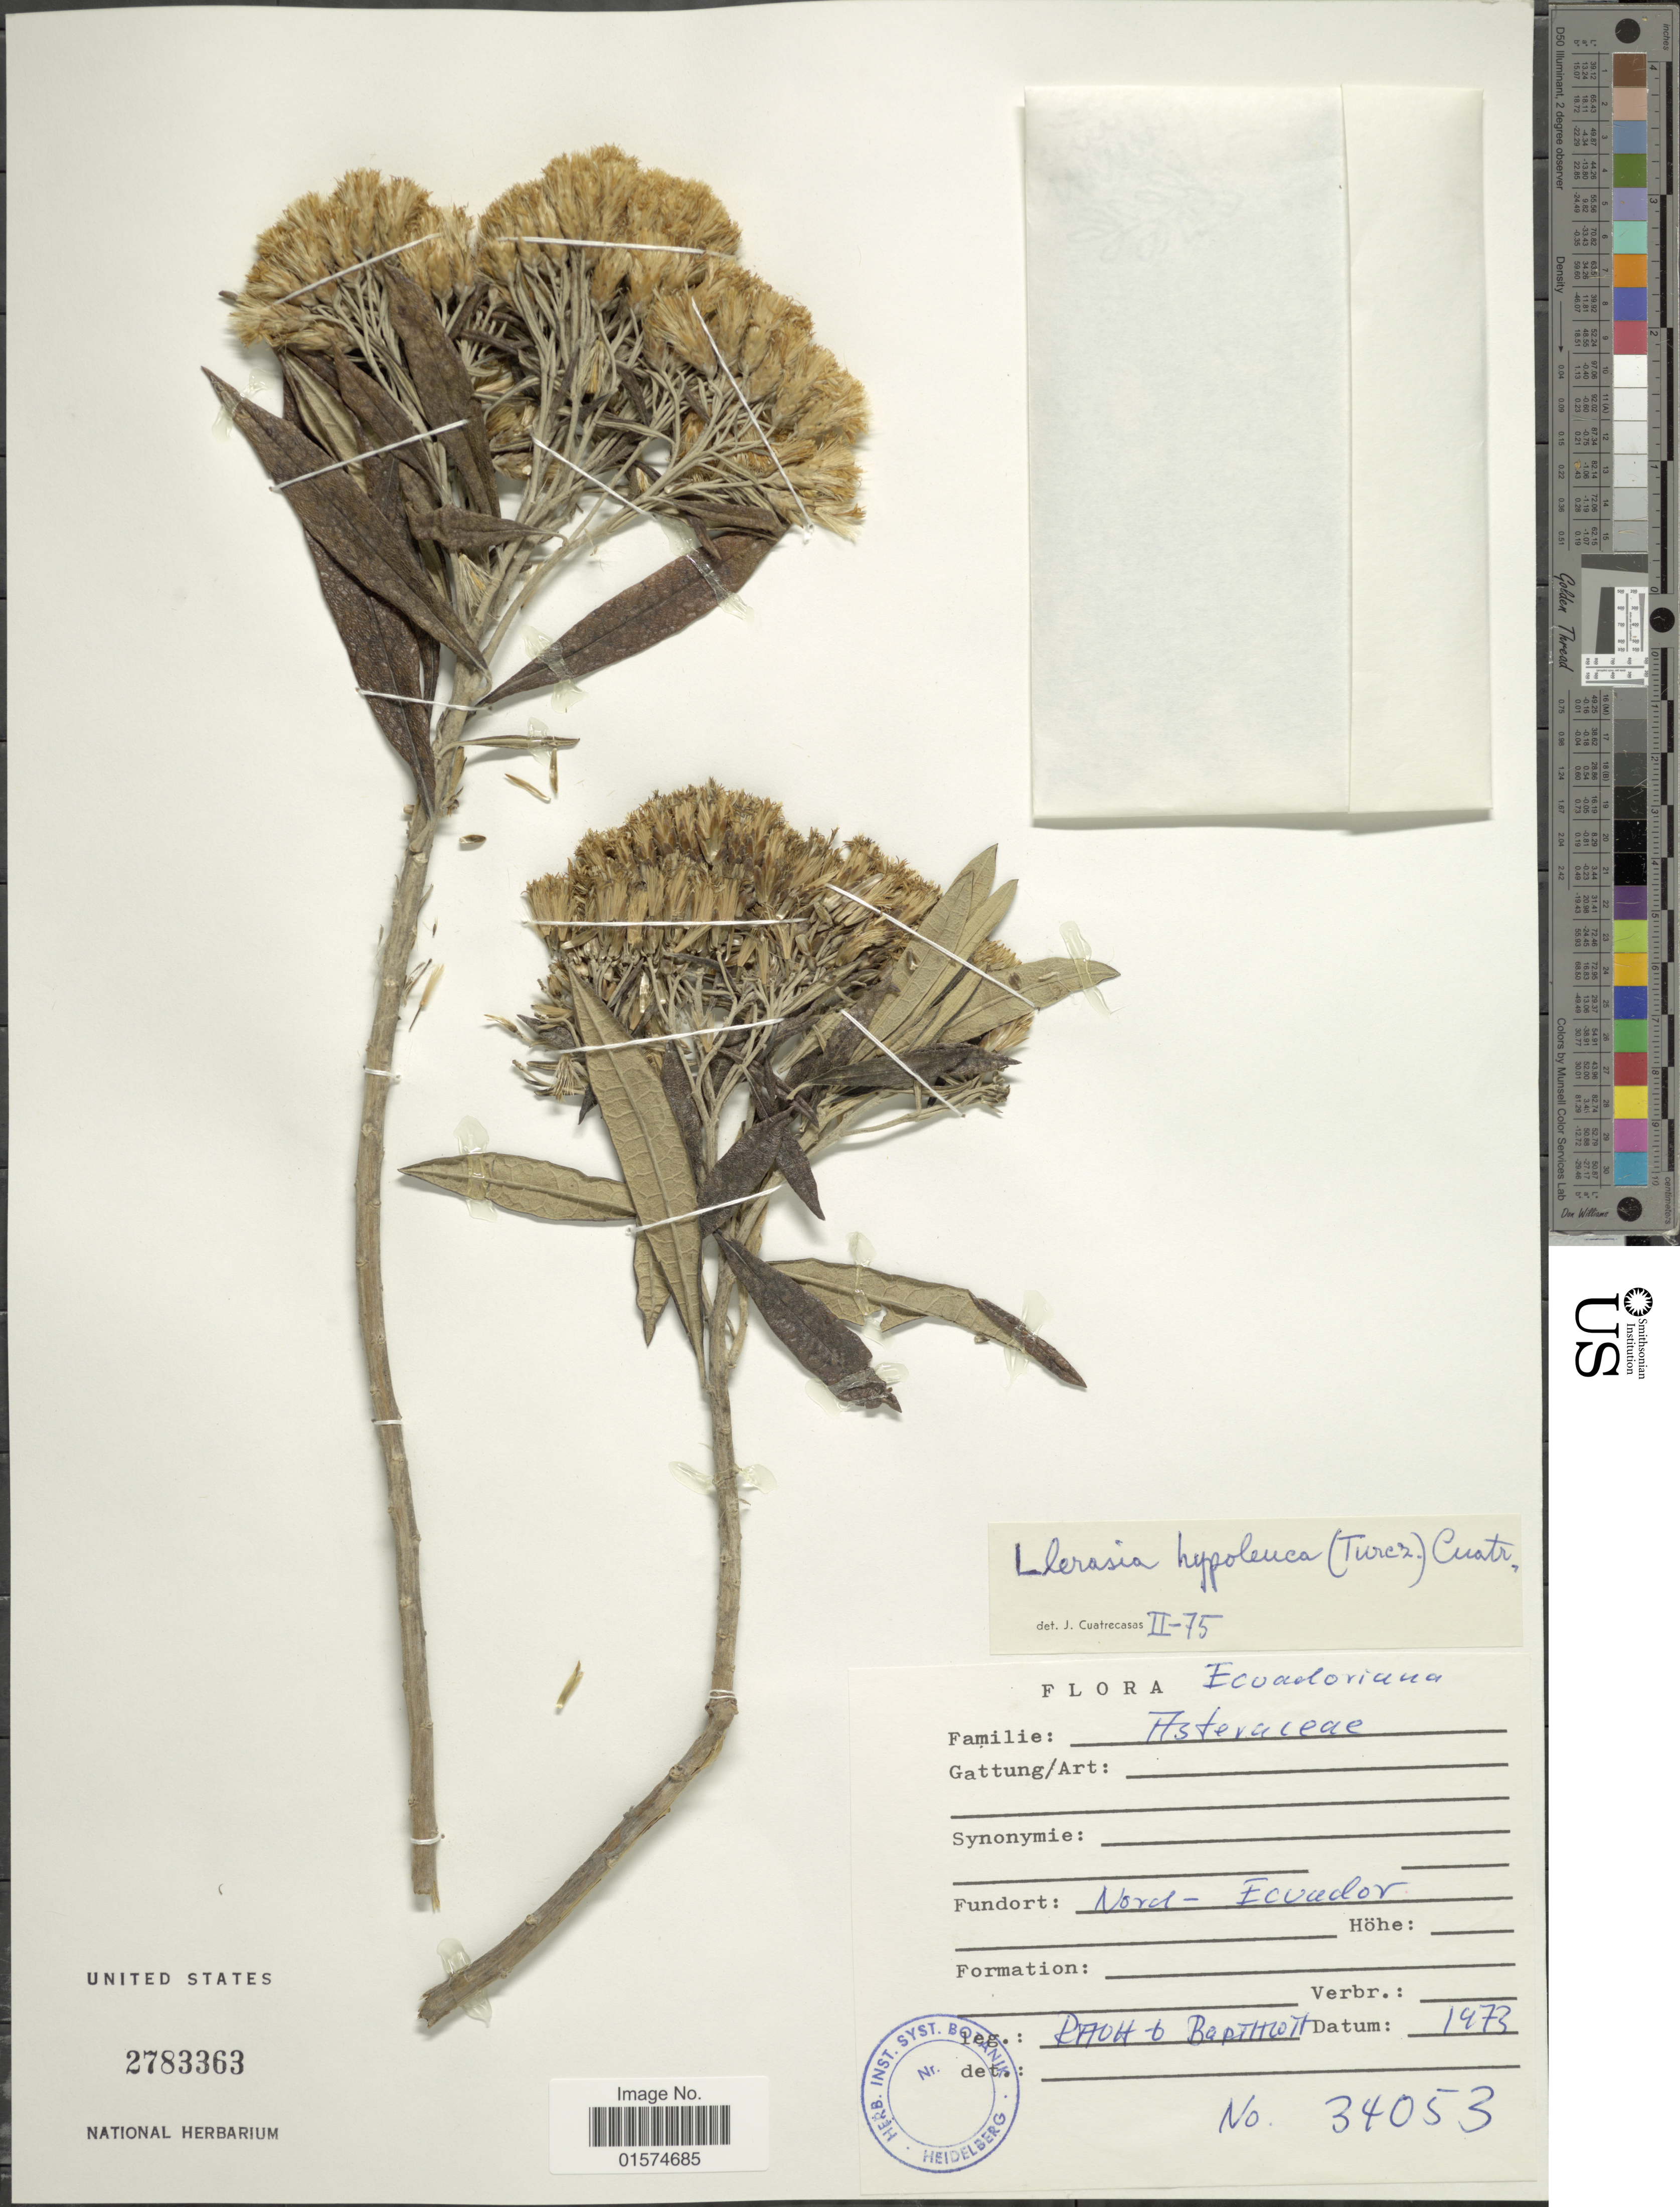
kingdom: Plantae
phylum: Tracheophyta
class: Magnoliopsida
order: Asterales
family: Asteraceae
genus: Llerasia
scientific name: Llerasia hypoleuca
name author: (Turcz.) Cuatrec.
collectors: Raoh & W. Barthlott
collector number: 34053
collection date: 1973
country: Ecuador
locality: Nord- Ecuador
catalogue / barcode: US 2783363